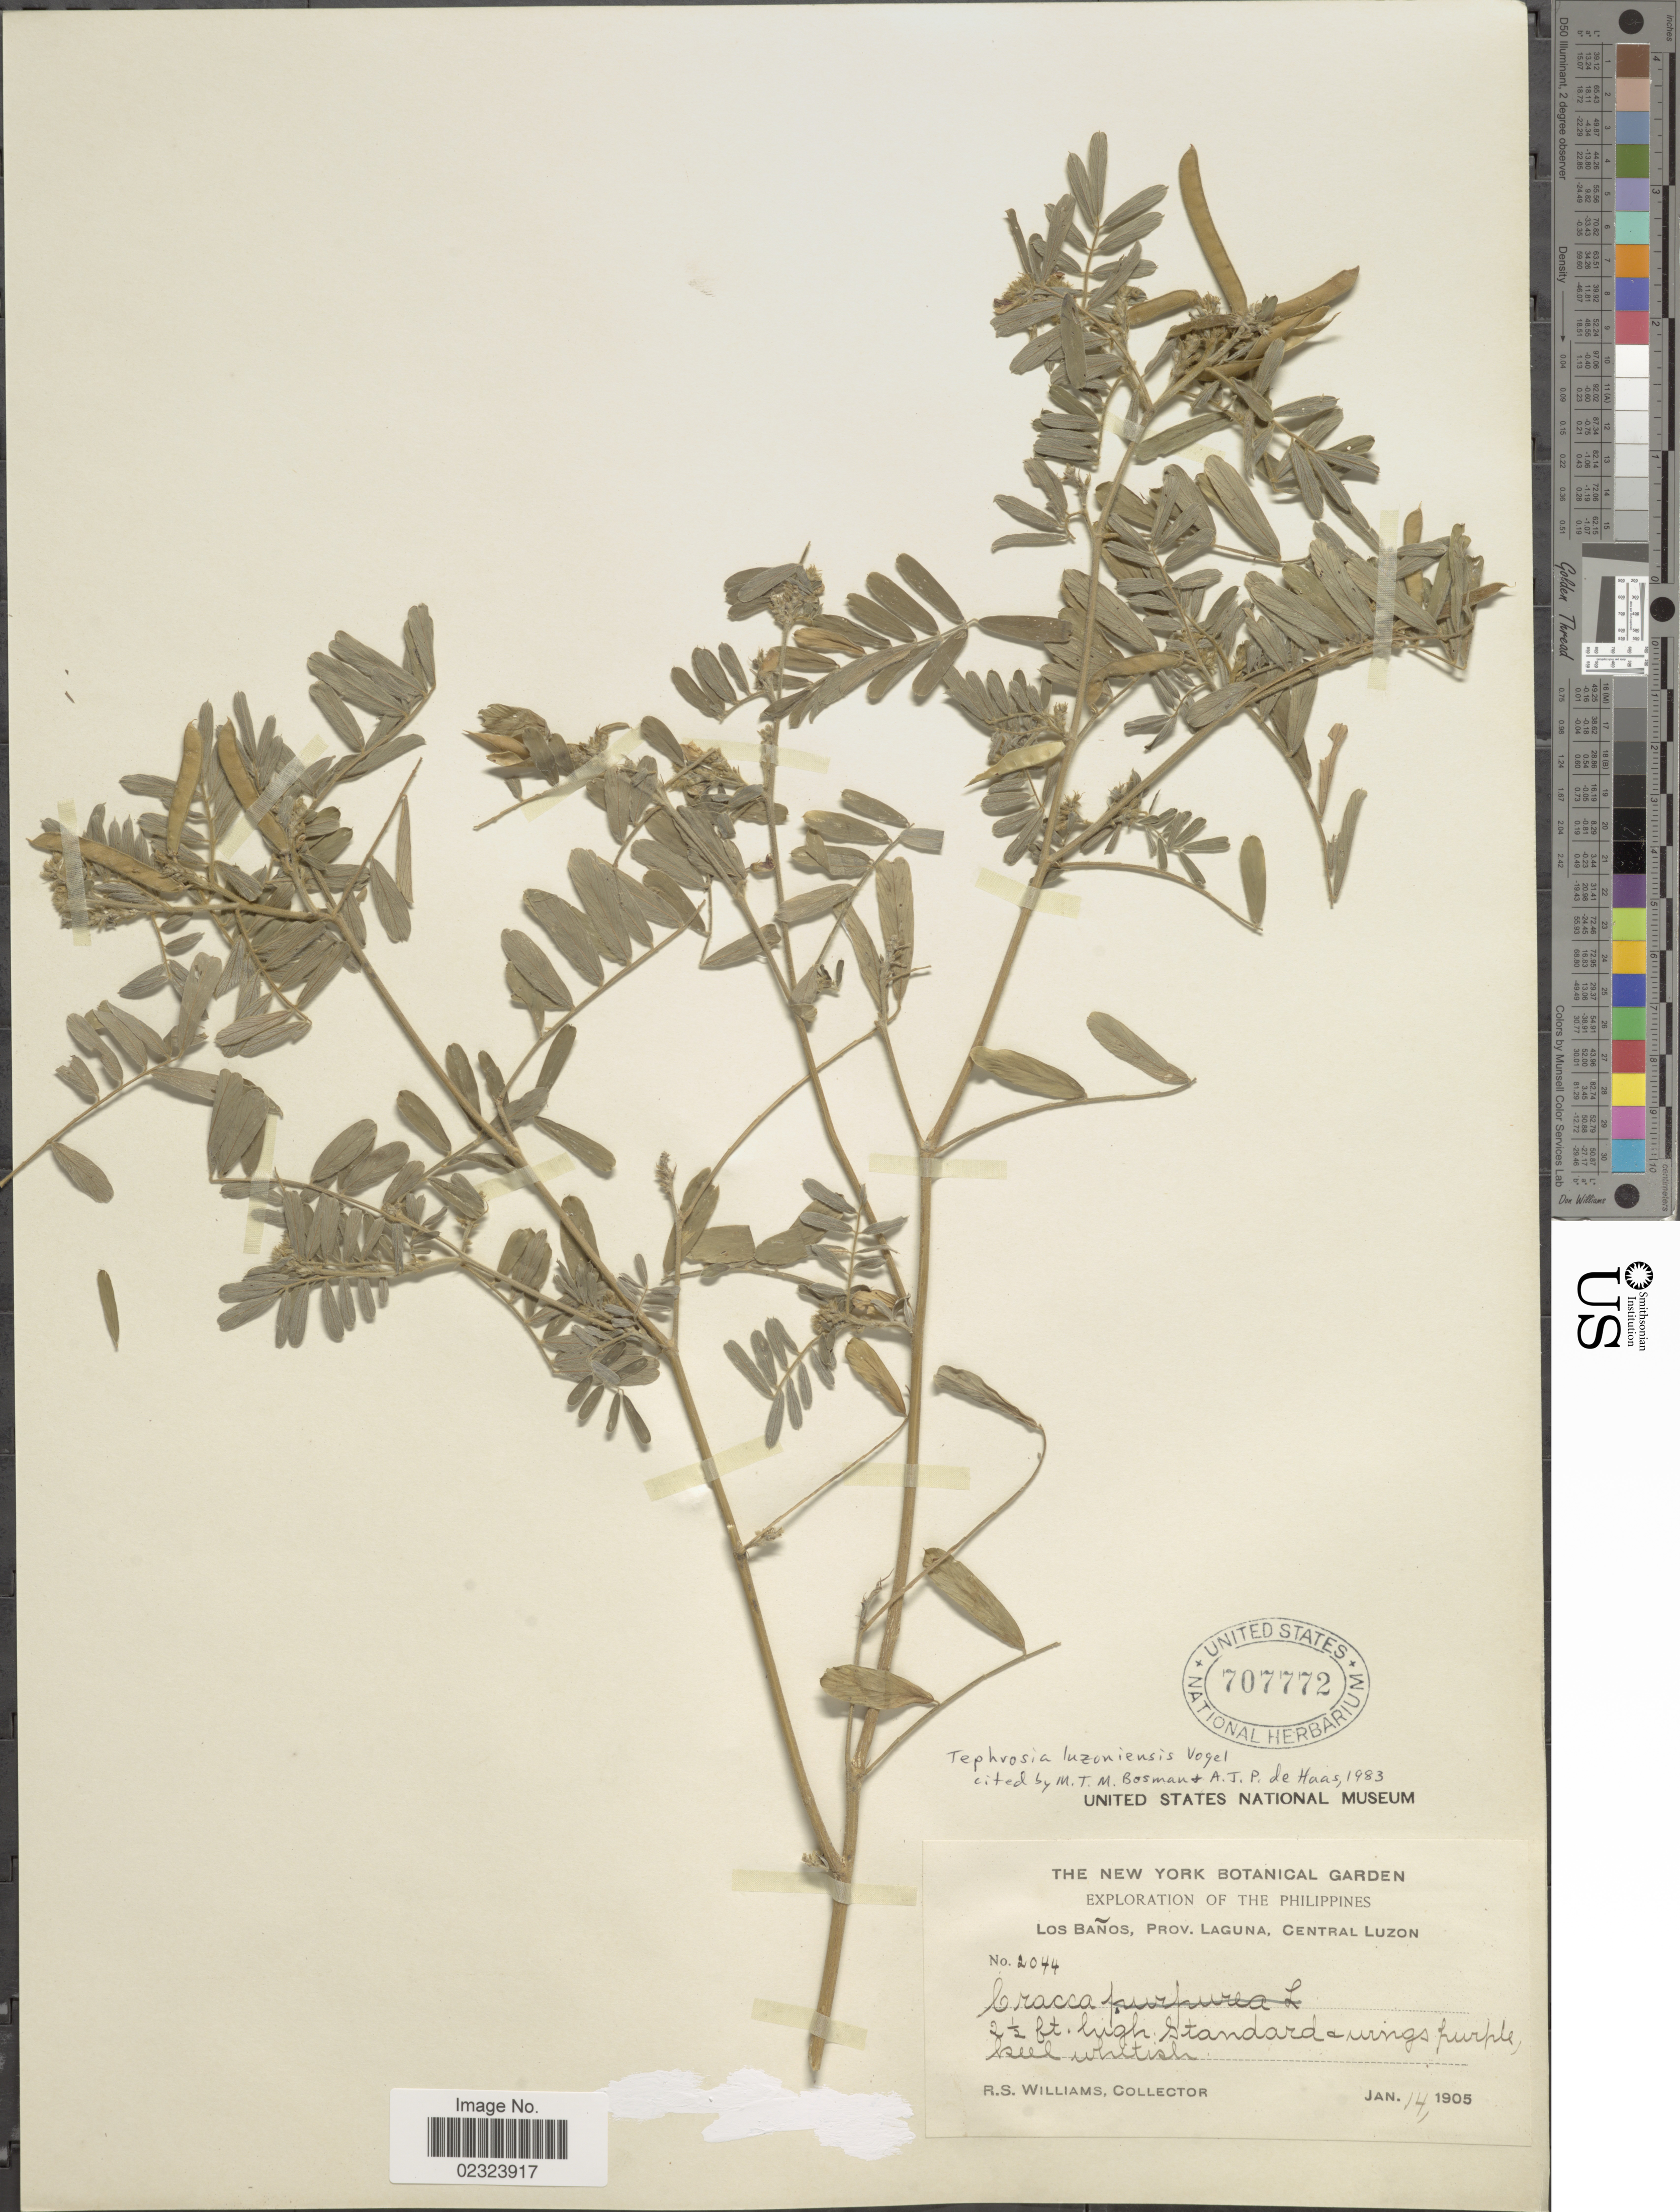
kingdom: Plantae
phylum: Tracheophyta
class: Magnoliopsida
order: Fabales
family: Fabaceae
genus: Tephrosia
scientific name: Tephrosia luzoniensis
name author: Vogel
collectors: R. S. Williams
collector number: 2044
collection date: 1905-01-14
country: Philippines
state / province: Central Luzon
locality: Los Baños, Prov. Laguna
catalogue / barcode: US 707772